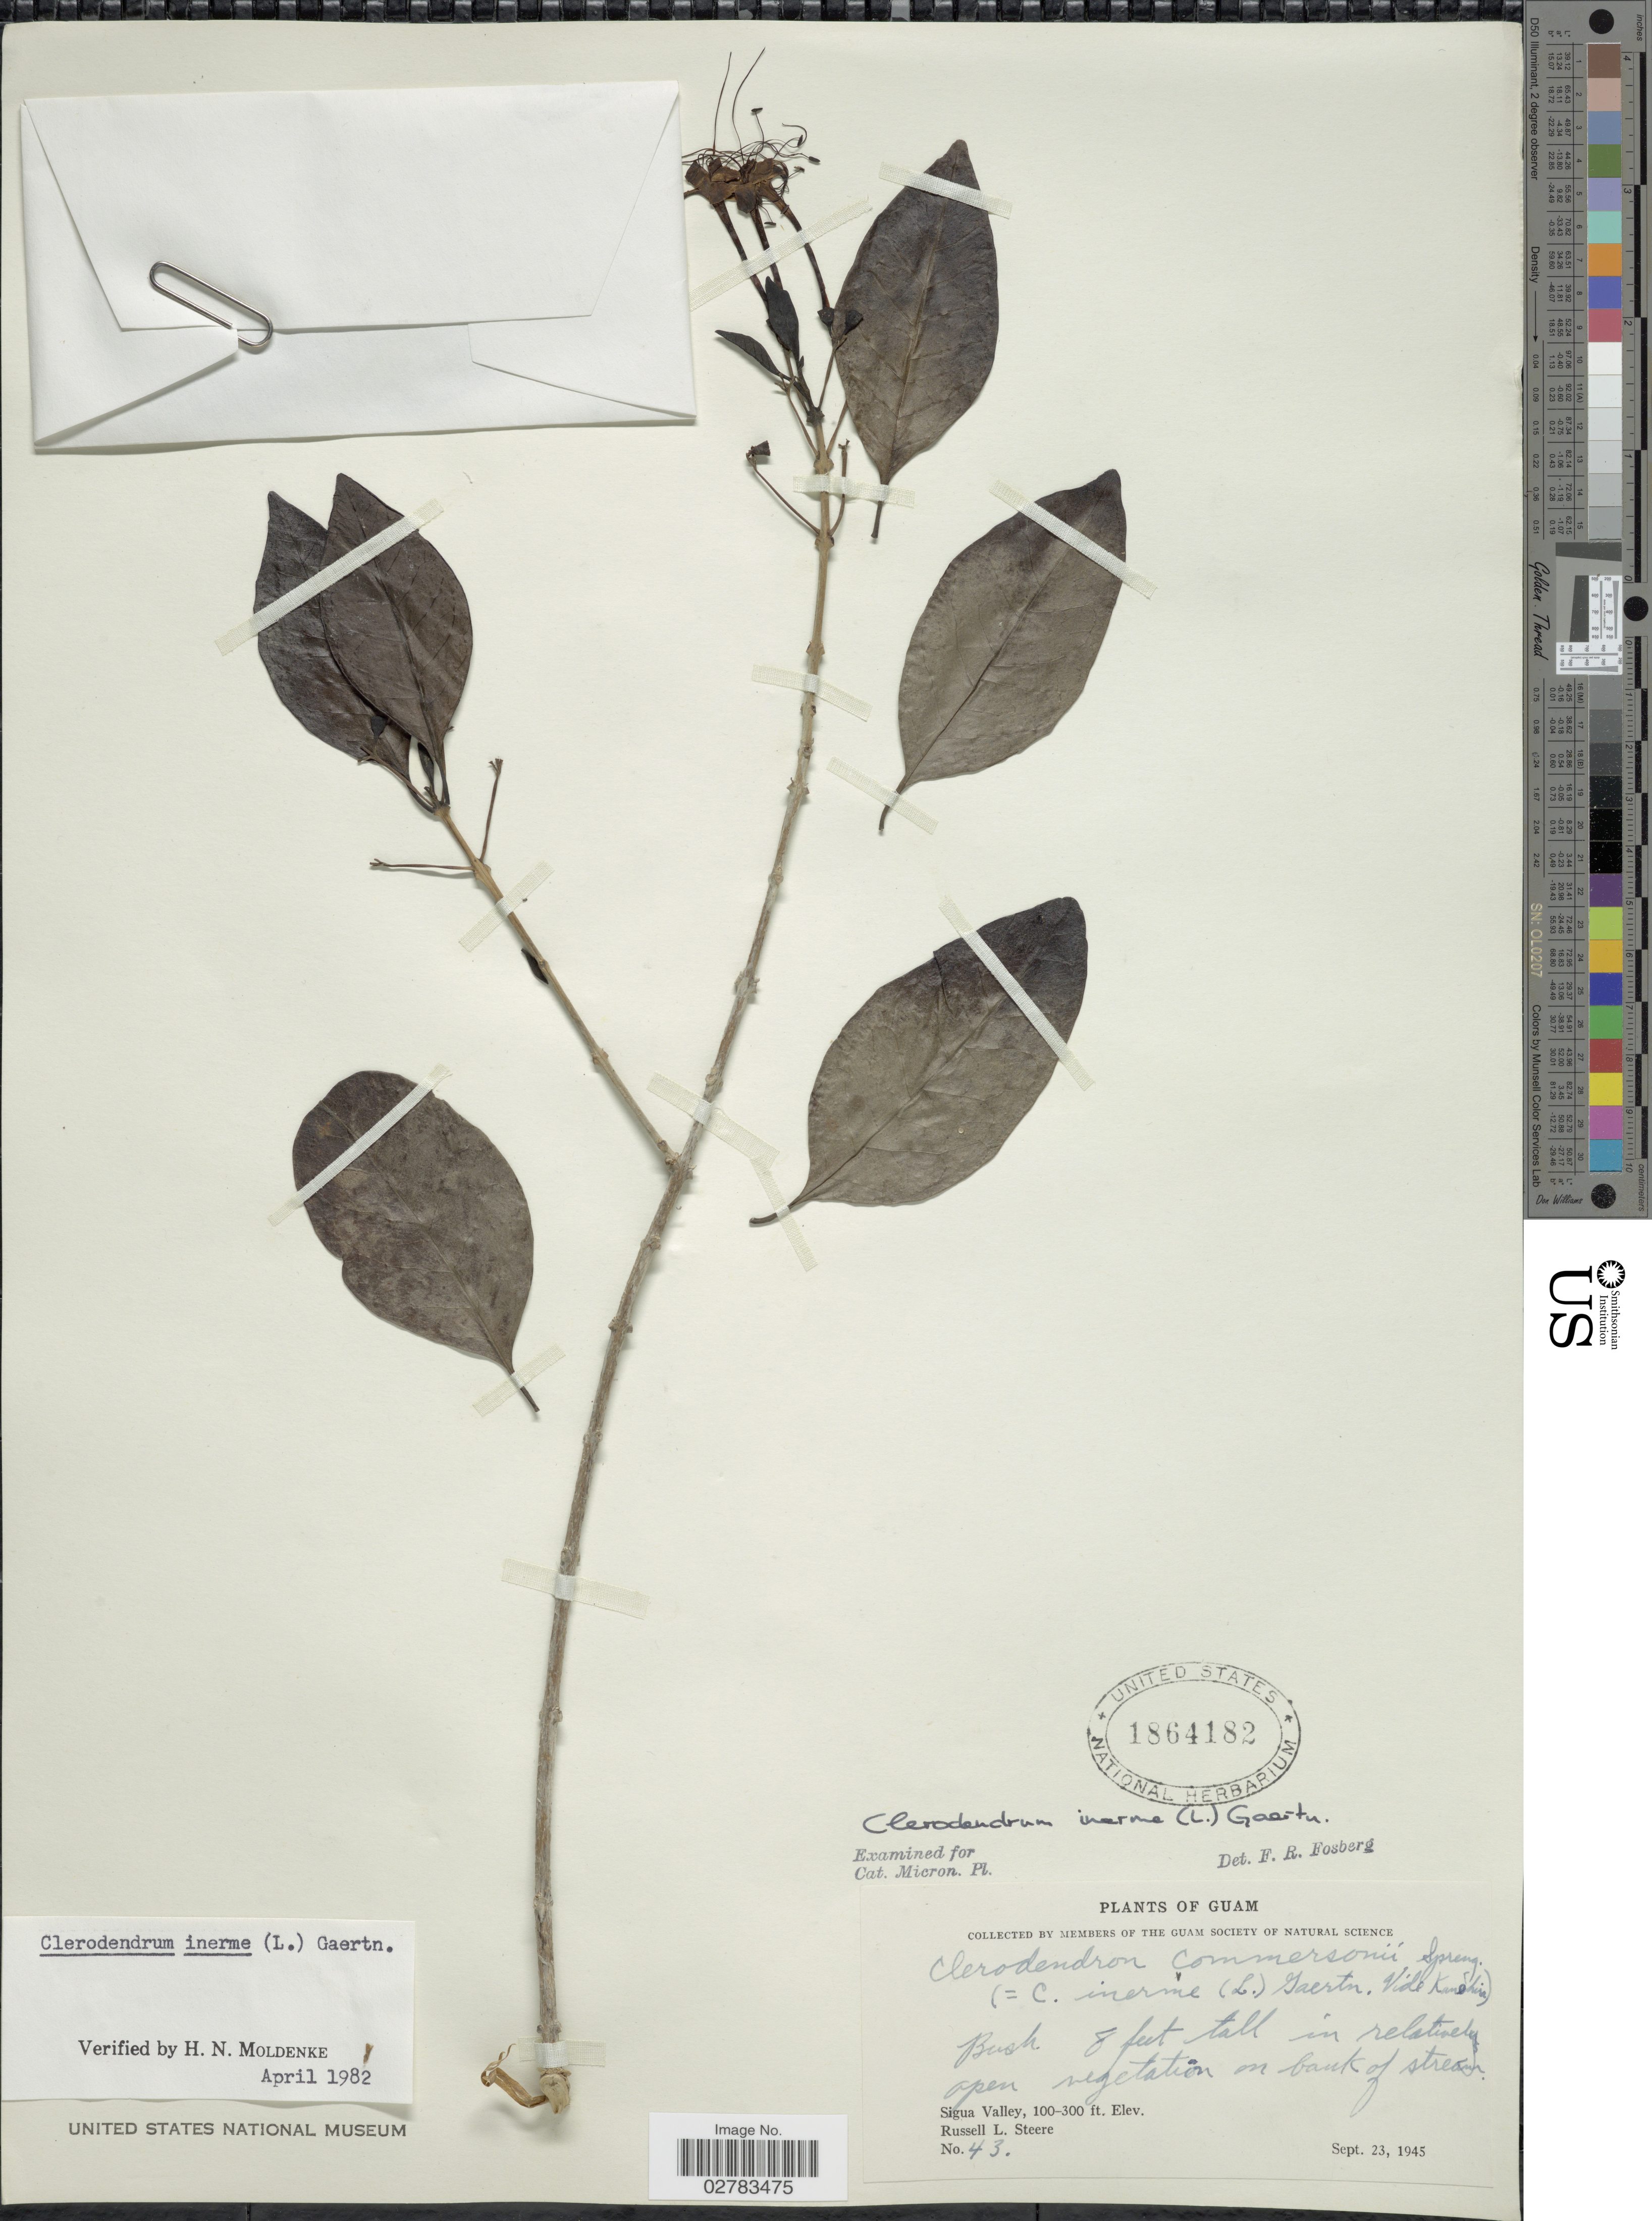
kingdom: Plantae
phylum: Tracheophyta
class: Magnoliopsida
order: Lamiales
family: Lamiaceae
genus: Clerodendrum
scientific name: Clerodendrum inerme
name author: (L.) Gaertn.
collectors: R. L. Steere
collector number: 43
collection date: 1945-09-23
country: Guam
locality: Sigua Valley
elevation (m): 30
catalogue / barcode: US 1864182